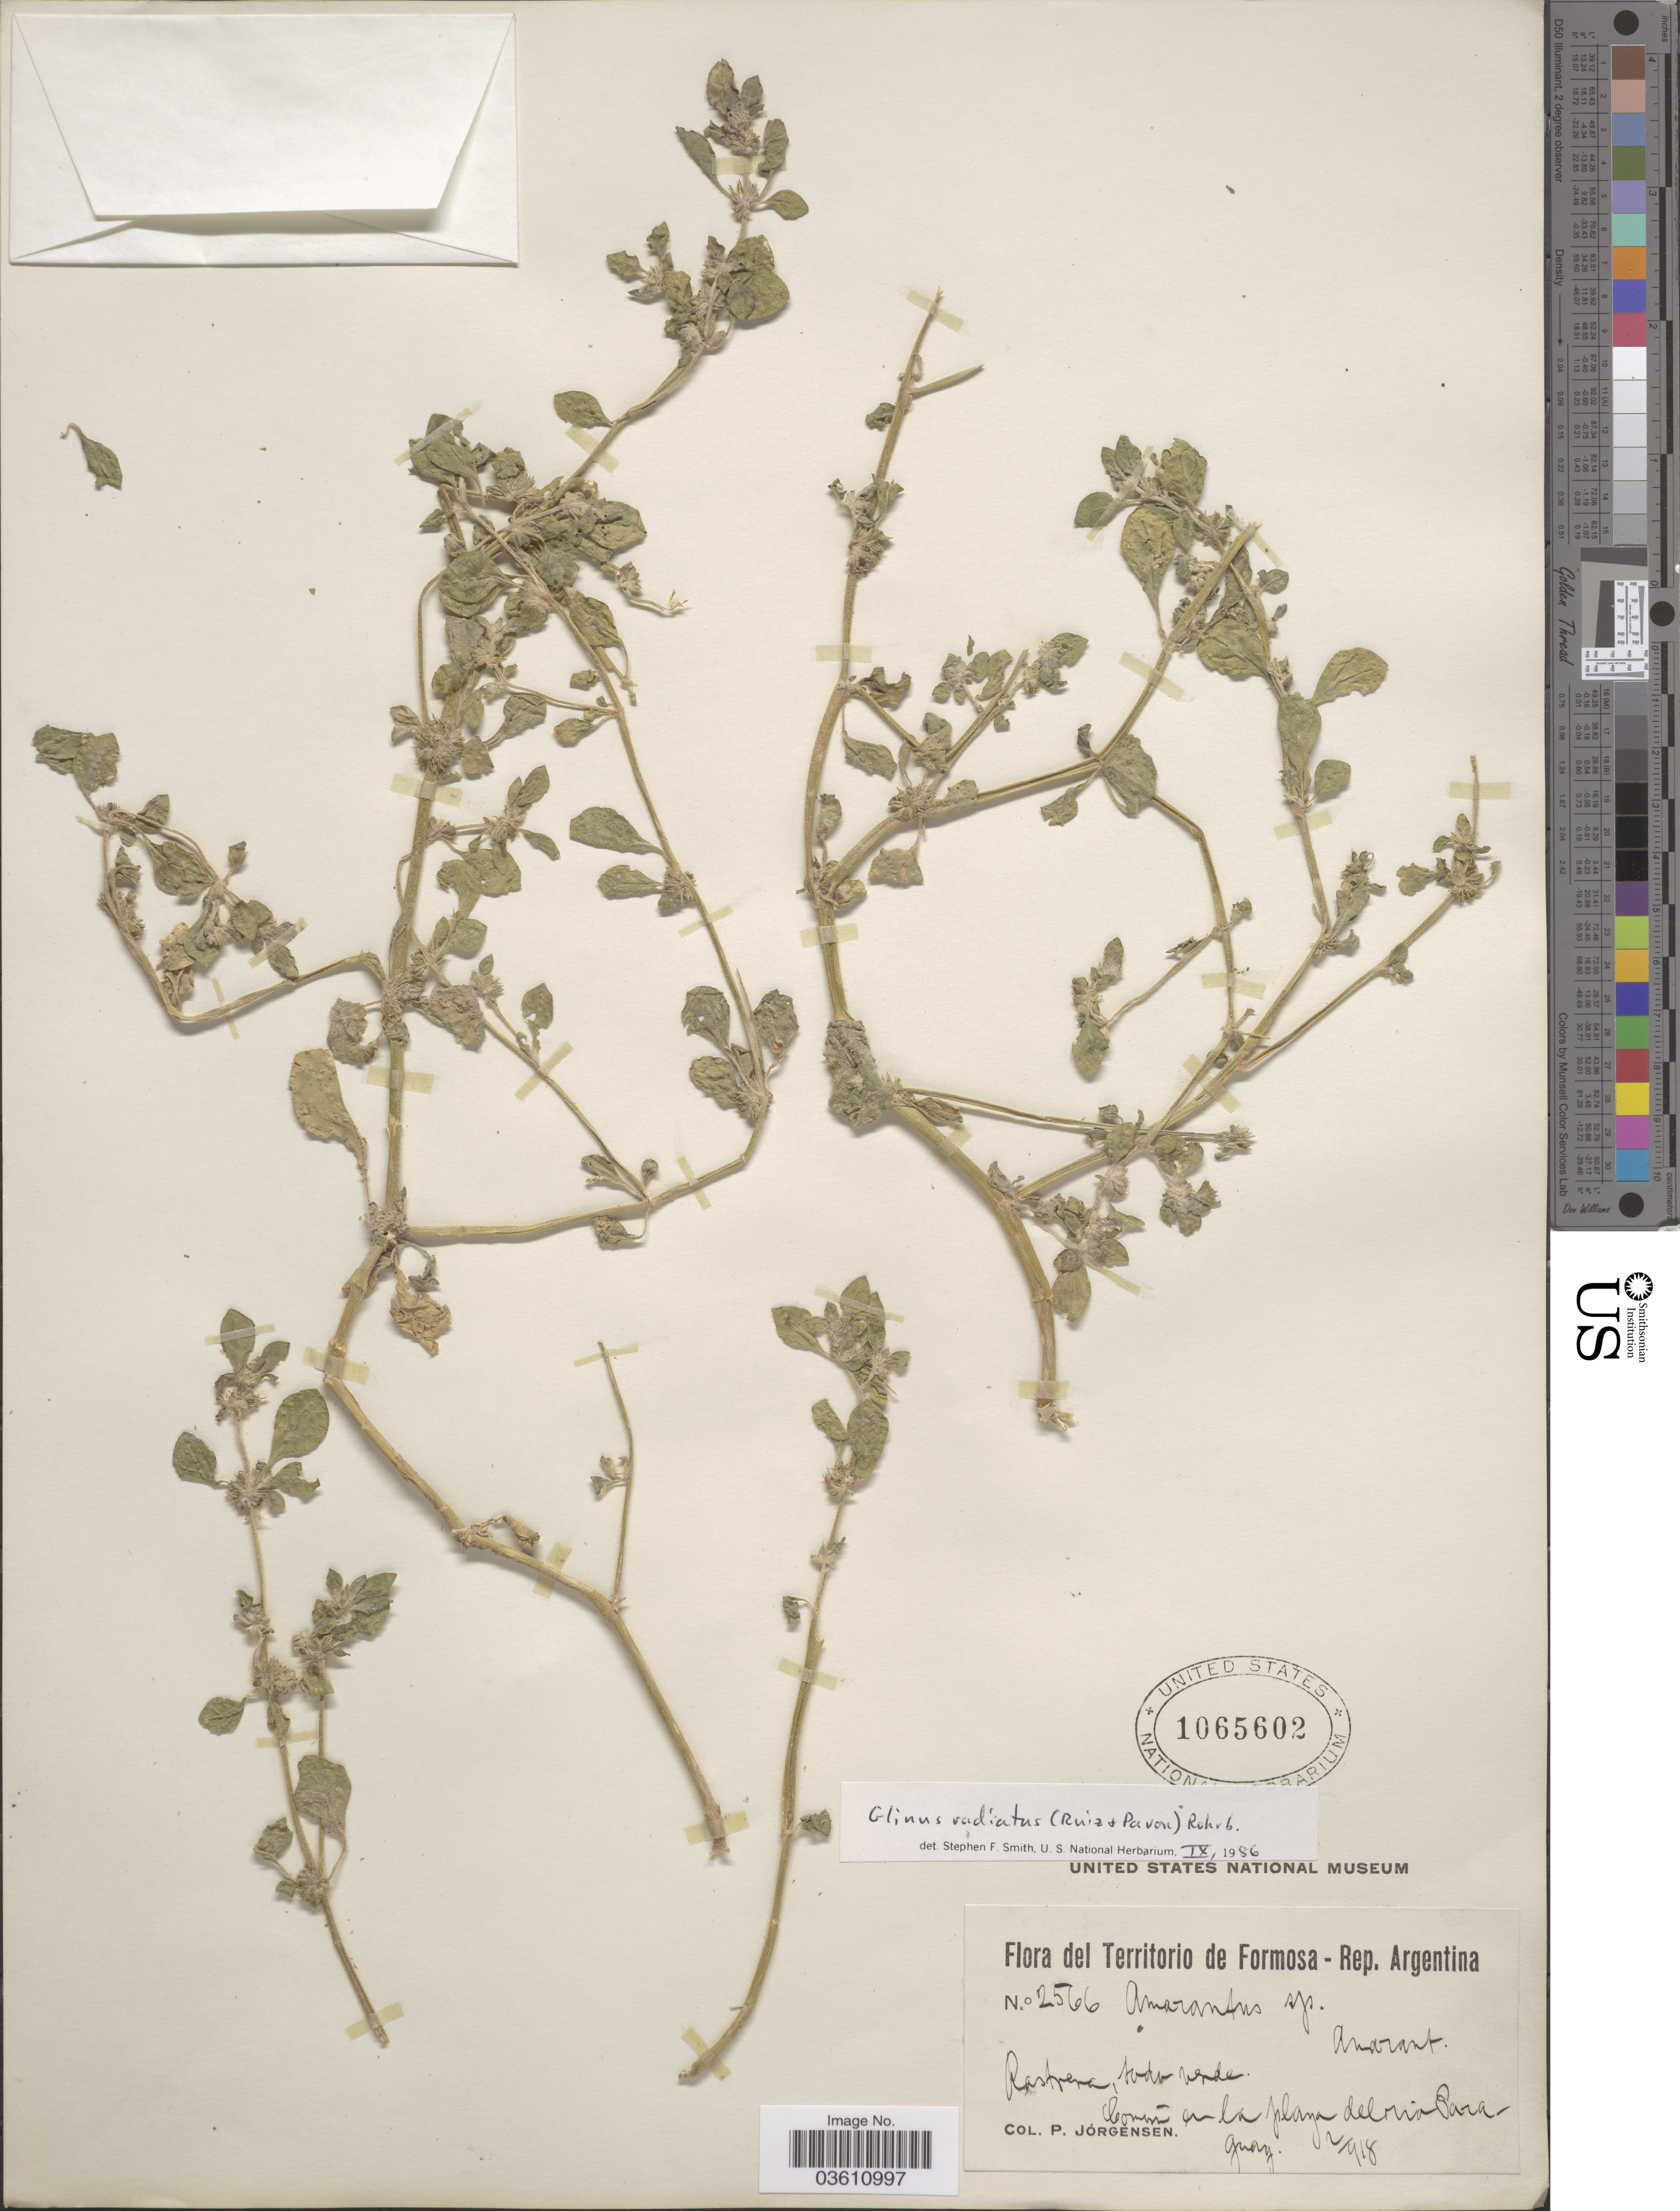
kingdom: Plantae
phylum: Tracheophyta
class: Magnoliopsida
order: Caryophyllales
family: Molluginaceae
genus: Glinus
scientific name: Glinus radiatus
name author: (Ruiz & Pav.) Rohrb.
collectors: P. Jörgensen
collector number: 2566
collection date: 1918-02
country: Argentina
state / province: Formosa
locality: Común en la playa del rio Paraguay.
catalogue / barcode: US 1065602